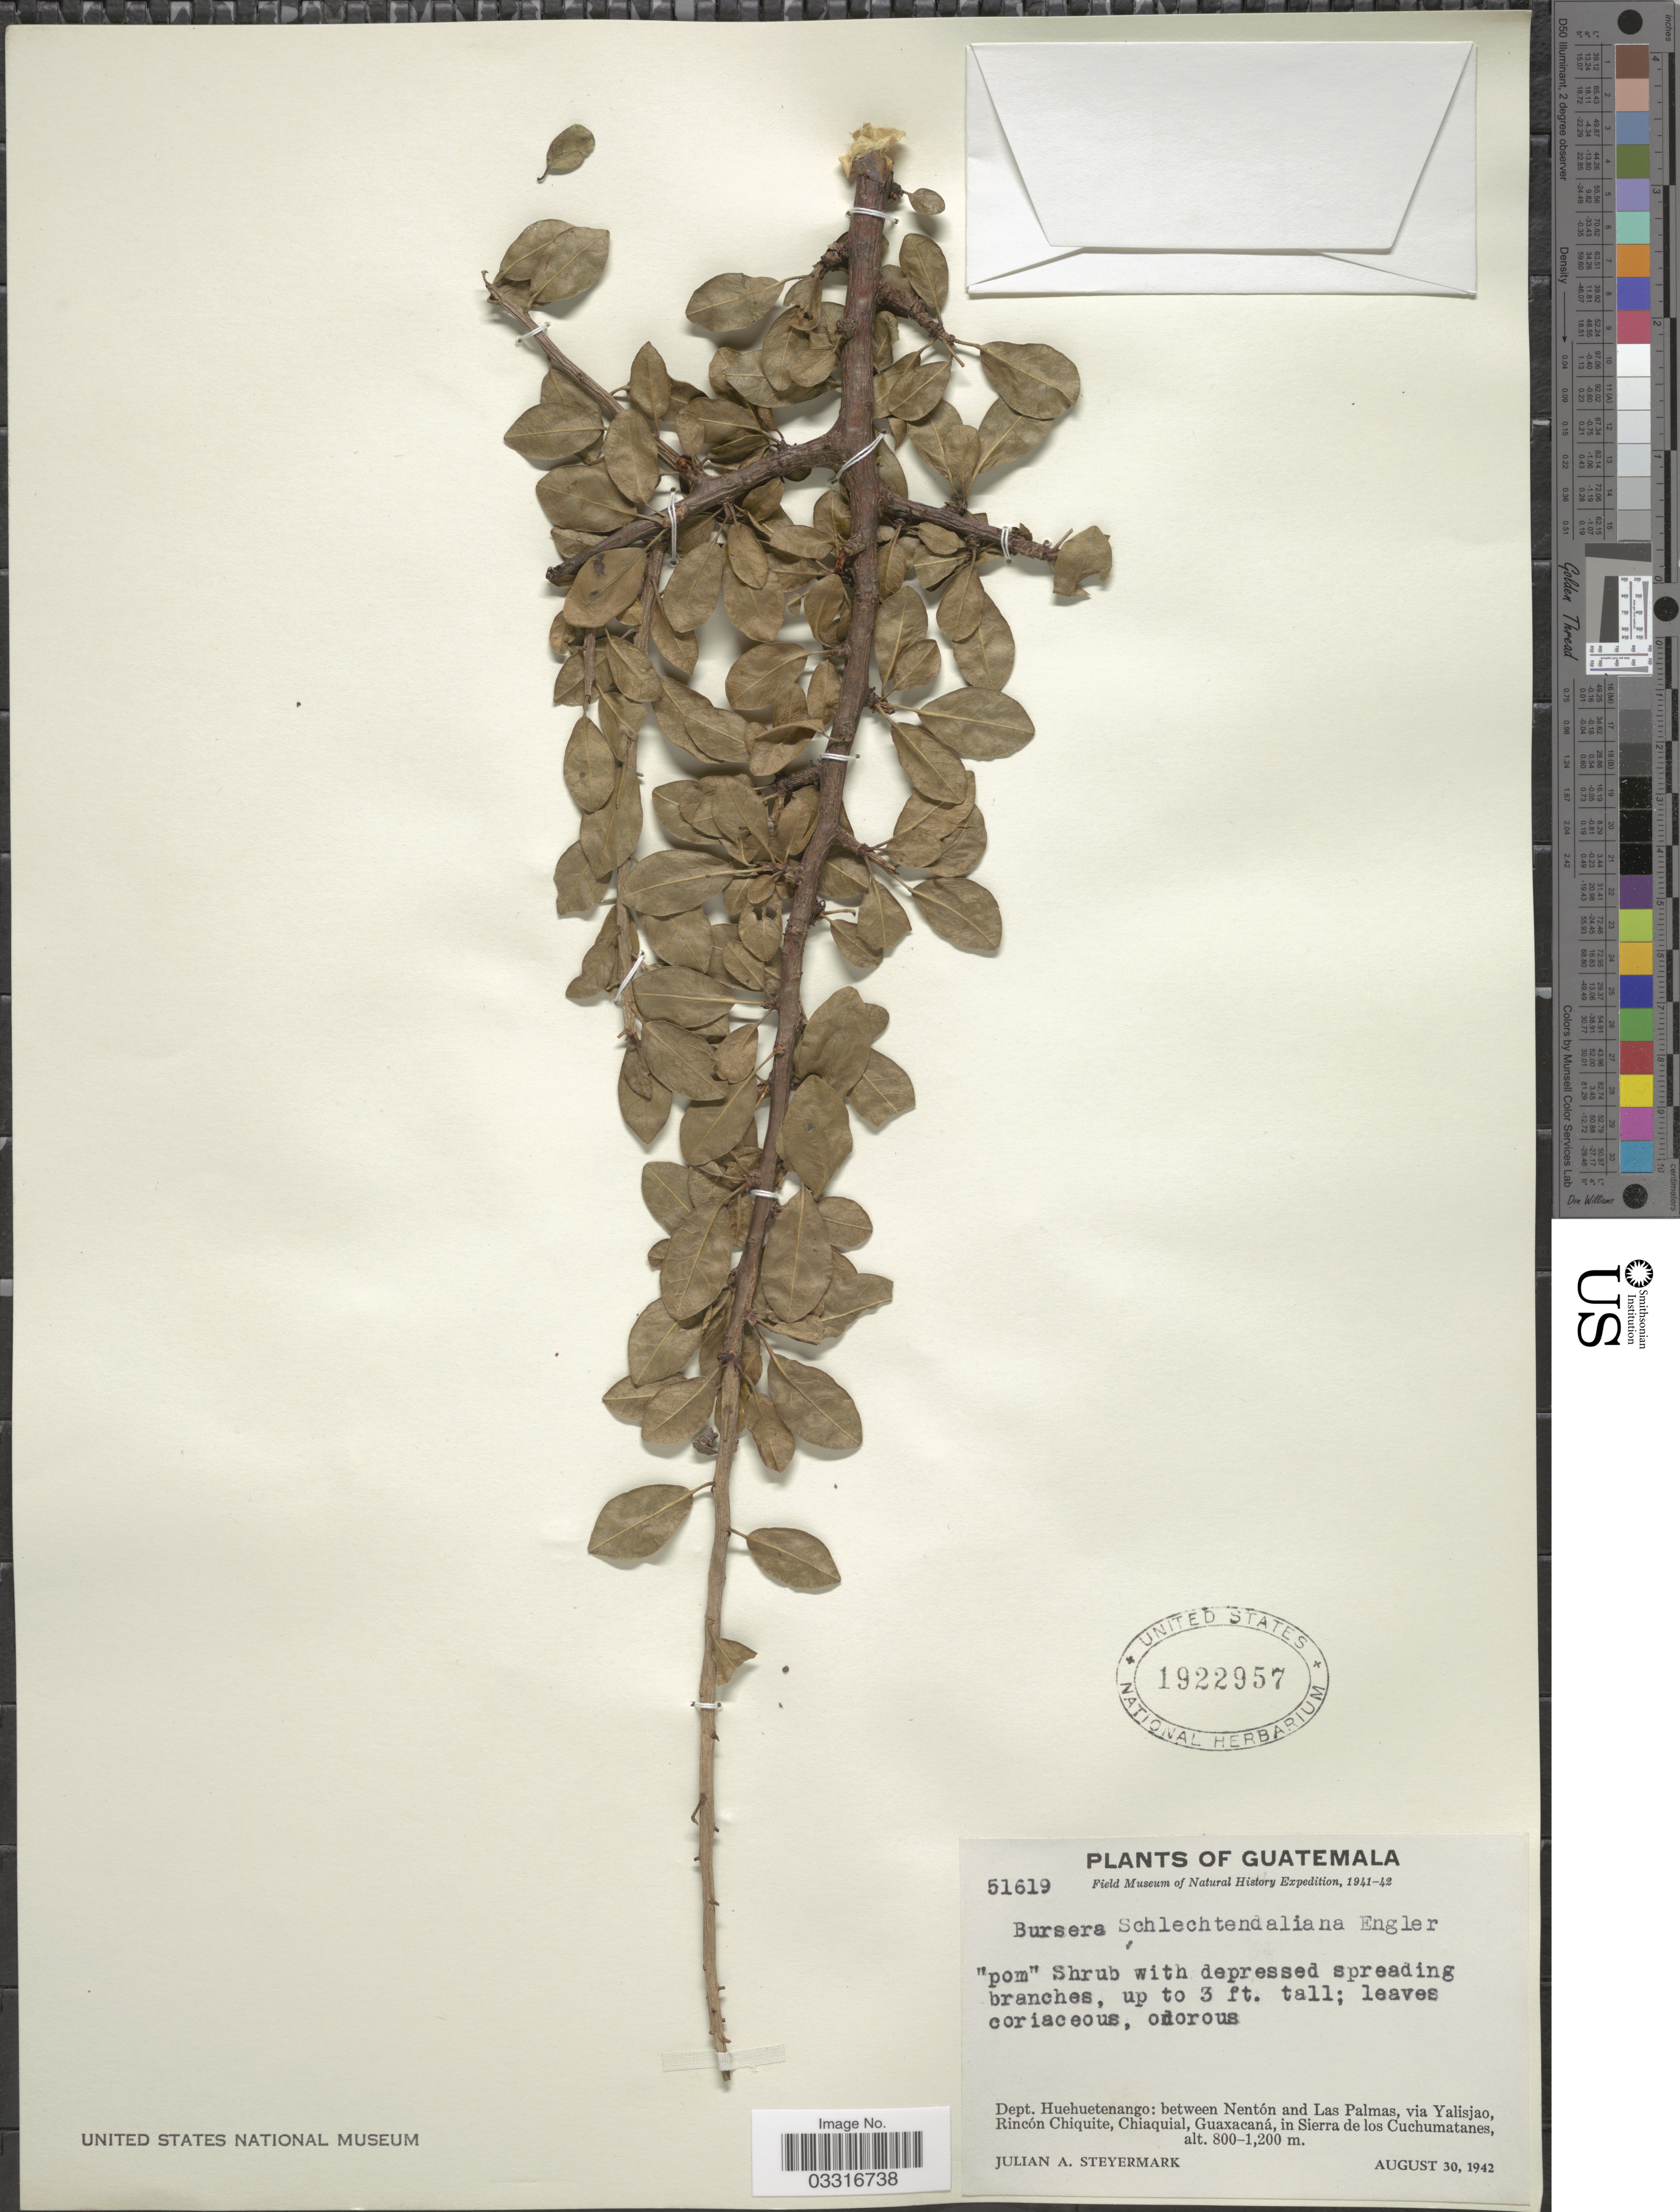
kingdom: Plantae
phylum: Tracheophyta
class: Magnoliopsida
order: Sapindales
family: Burseraceae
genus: Bursera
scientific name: Bursera schlechtendalii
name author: Engl.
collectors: J. Steyermark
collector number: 51619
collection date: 1942-08-30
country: Guatemala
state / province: Huehuetenango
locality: Dept. Huehuetenango: between Nentón and Las Palmas, via Yalisjao, Rincón Chiquite, Chiaquial, Guaxacaná, in Sierra de los Cuchumatanes.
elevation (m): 800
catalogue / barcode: US 1922957